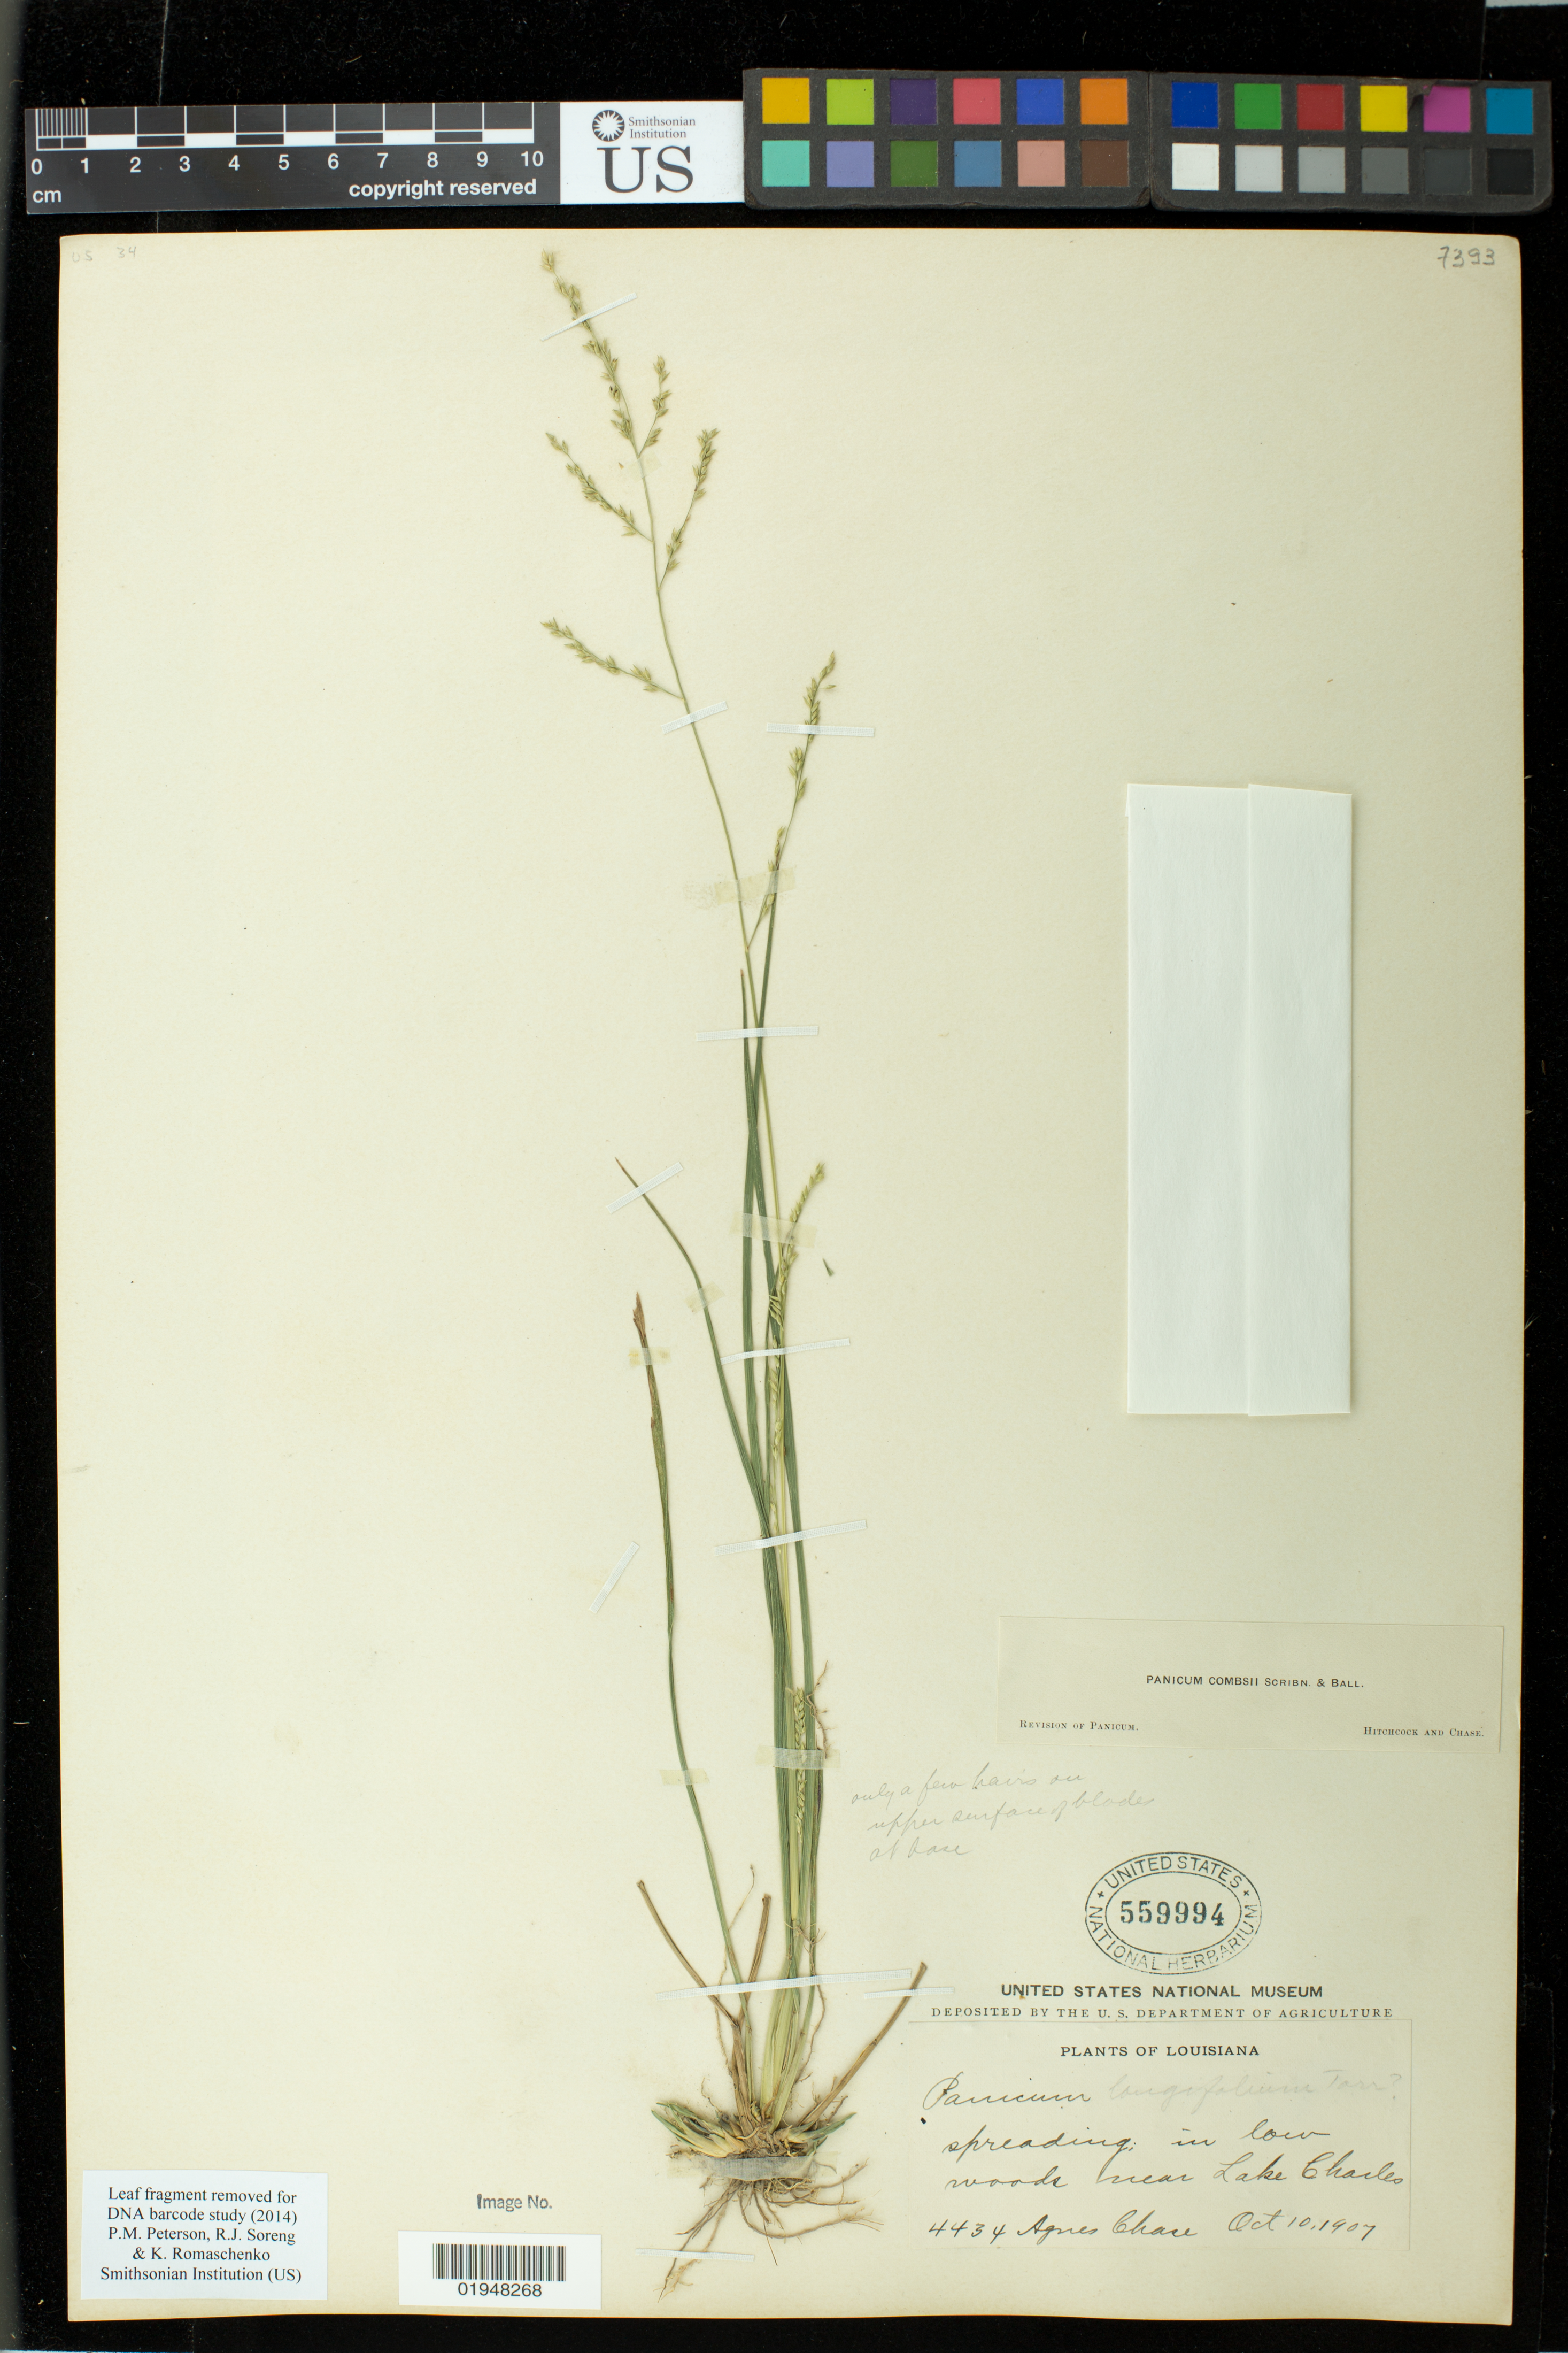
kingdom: Plantae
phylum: Tracheophyta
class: Liliopsida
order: Poales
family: Poaceae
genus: Panicum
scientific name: Panicum combsii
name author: Scribn. & C.R. Ball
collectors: A. Chase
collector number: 4434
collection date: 1907-10-10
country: United States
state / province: Louisiana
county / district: Calcasieu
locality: Lake Charles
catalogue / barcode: US 559994